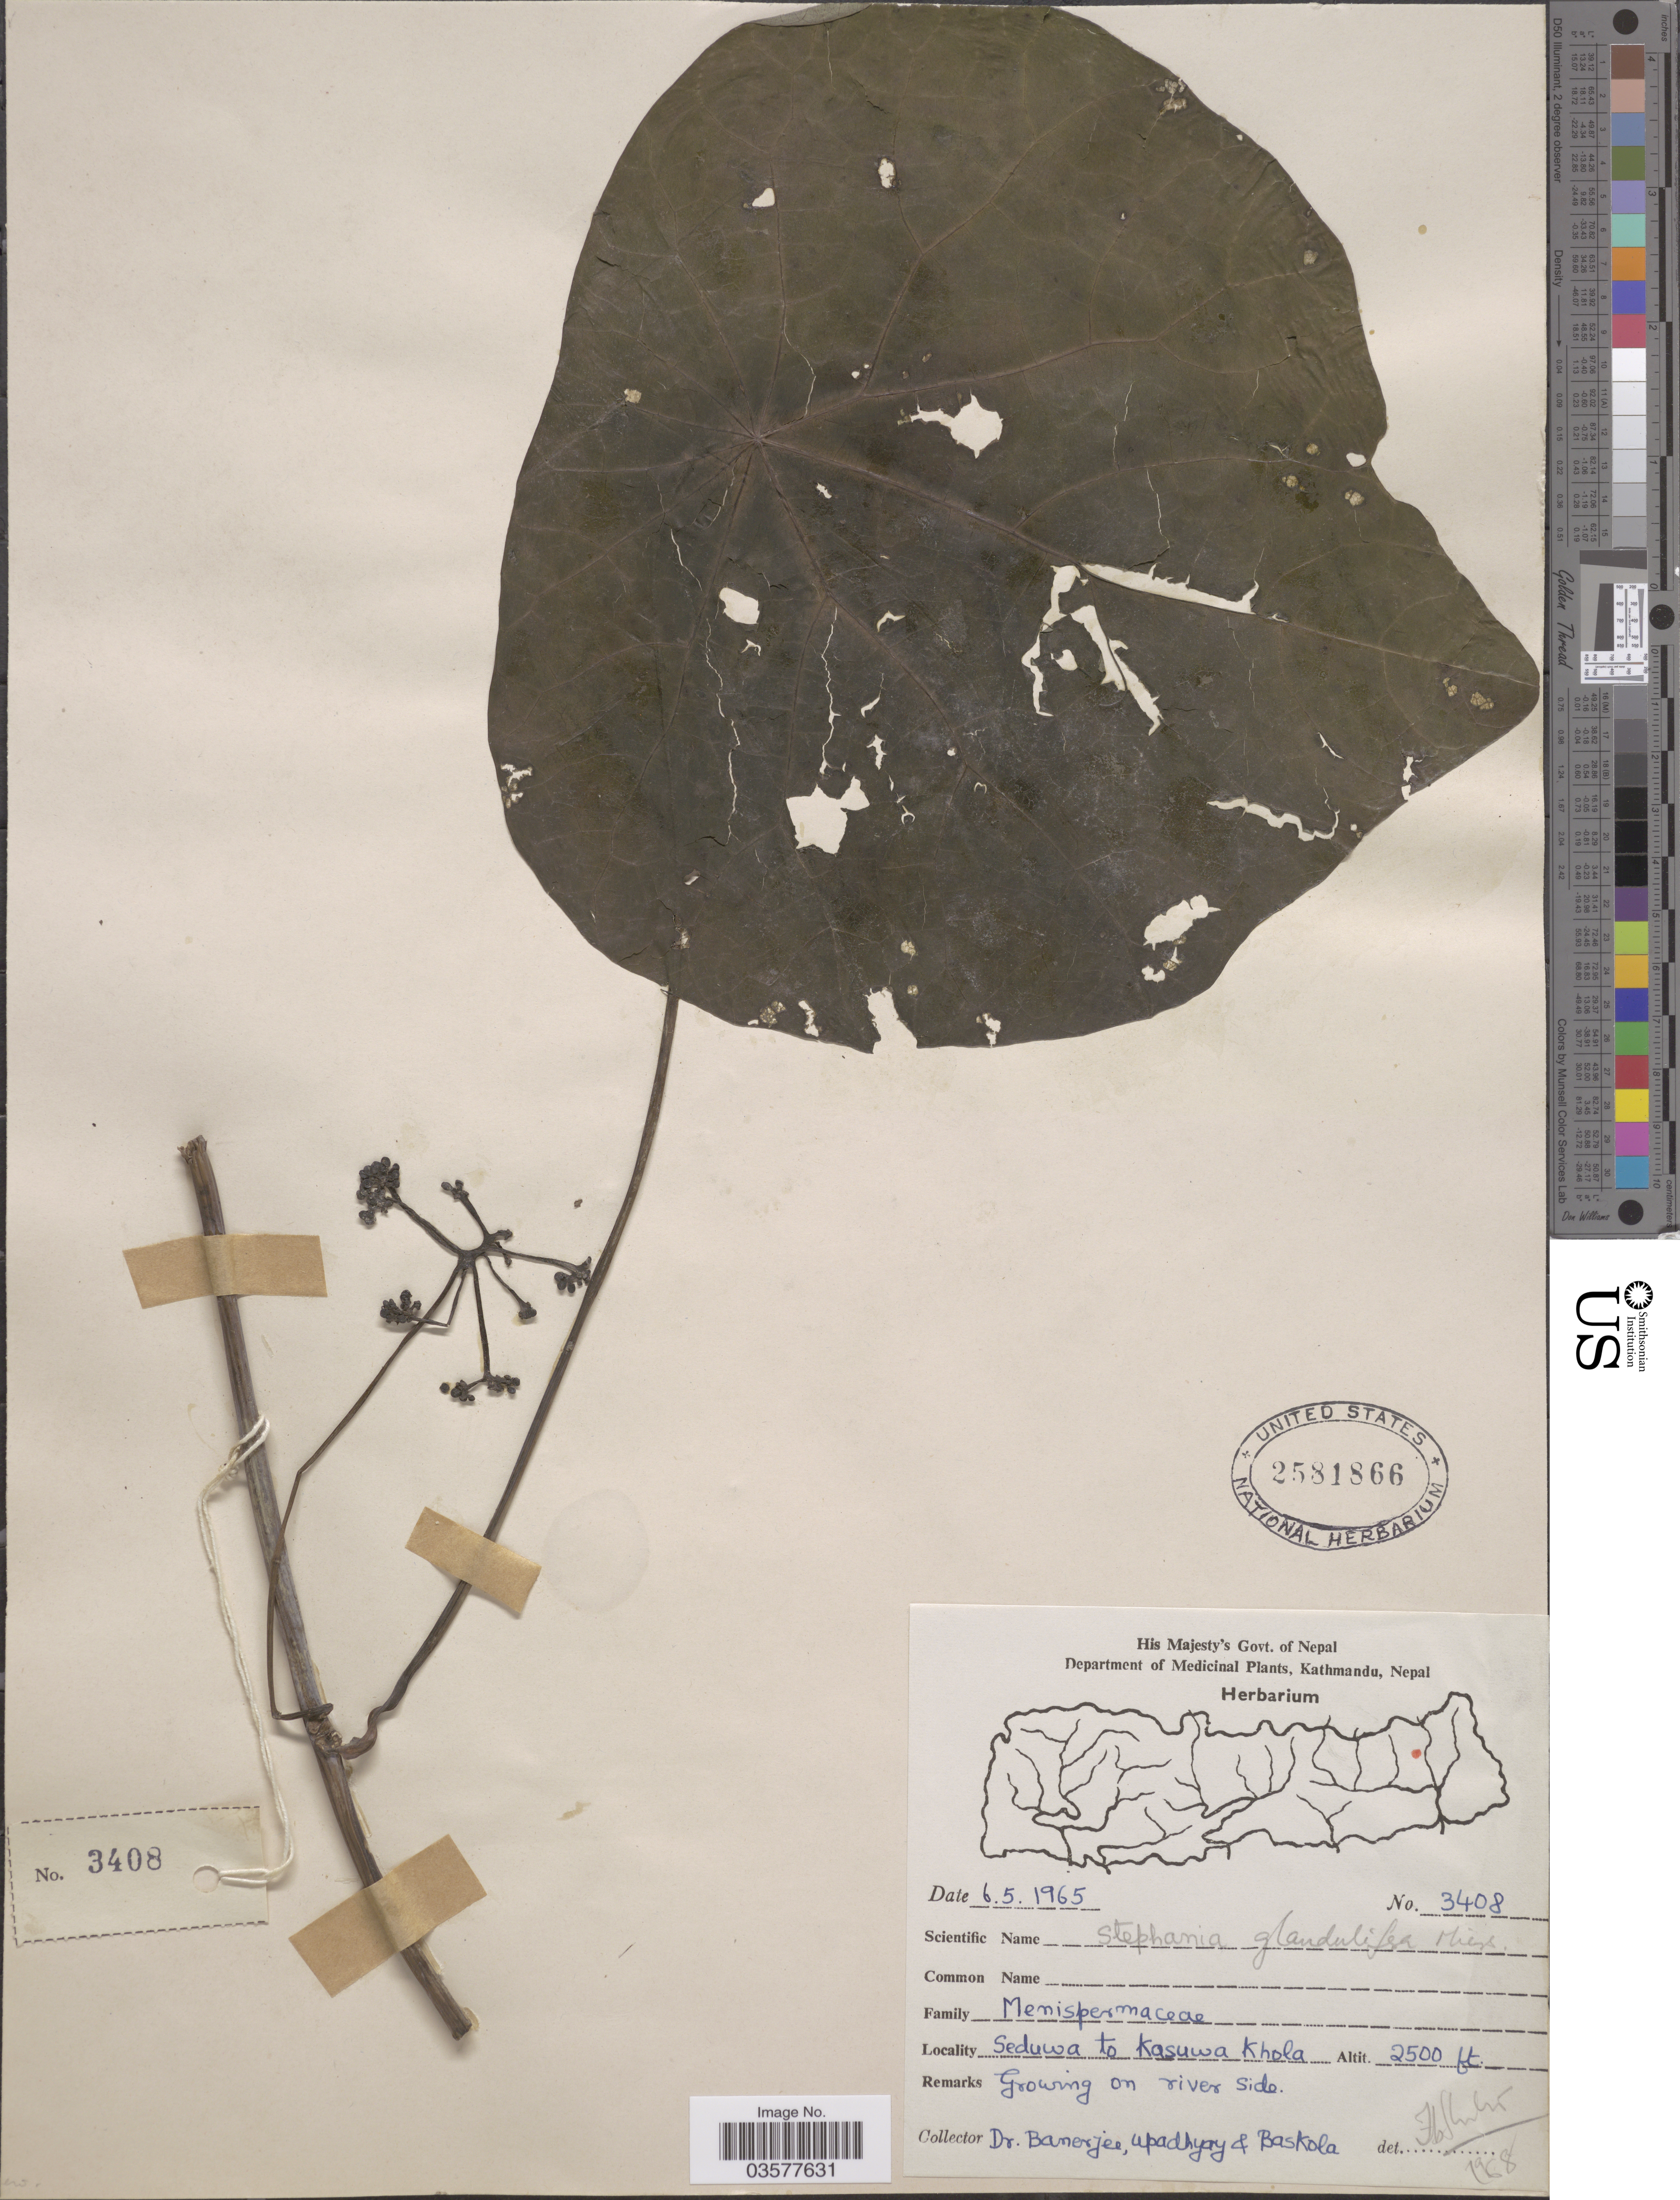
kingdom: Plantae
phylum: Tracheophyta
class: Magnoliopsida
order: Ranunculales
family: Menispermaceae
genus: Stephania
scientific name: Stephania rotunda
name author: Lour.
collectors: -. Banerjee, Upadhyay, -- & Baskola, --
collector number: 3408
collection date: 1965-05-06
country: Nepal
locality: Seduwa to Kasuwa Khola.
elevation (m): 762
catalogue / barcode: US 2581866